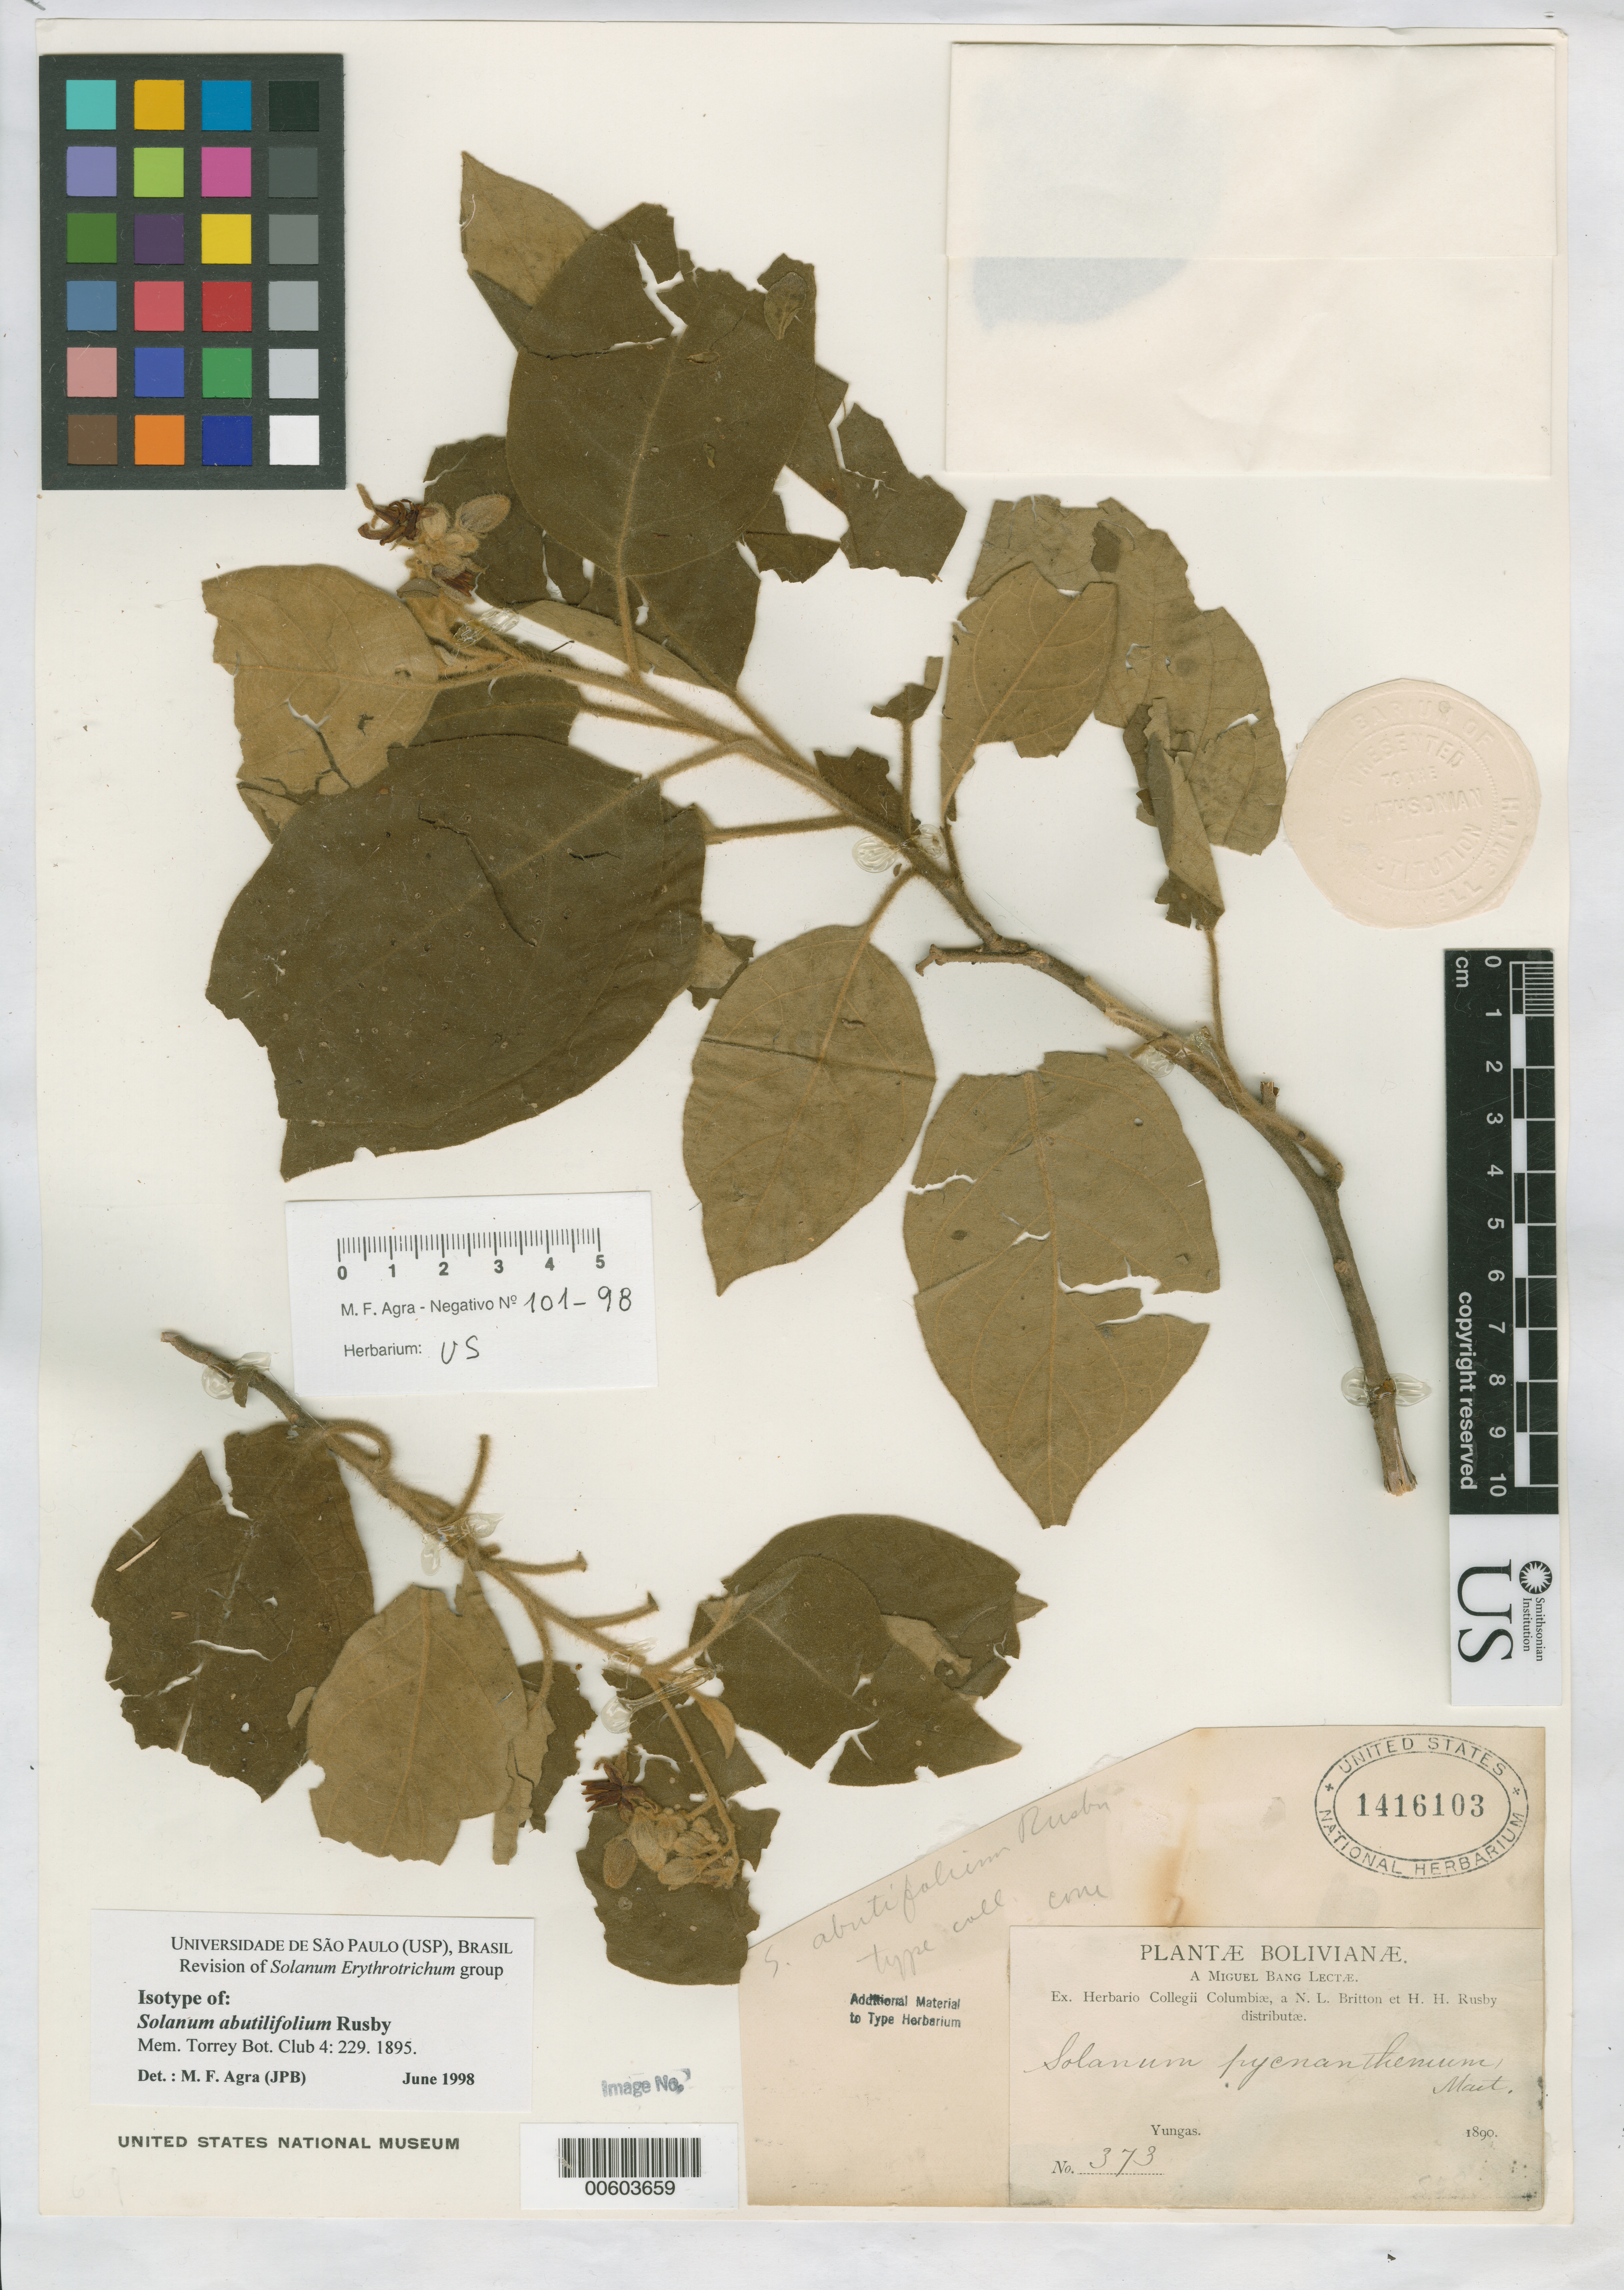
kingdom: Plantae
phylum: Tracheophyta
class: Magnoliopsida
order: Solanales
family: Solanaceae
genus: Solanum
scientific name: Solanum abutilifolium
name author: Rusby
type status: Isotype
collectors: M. Bang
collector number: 373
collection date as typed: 1890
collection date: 1890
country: Bolivia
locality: Yungas.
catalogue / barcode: US 1416103